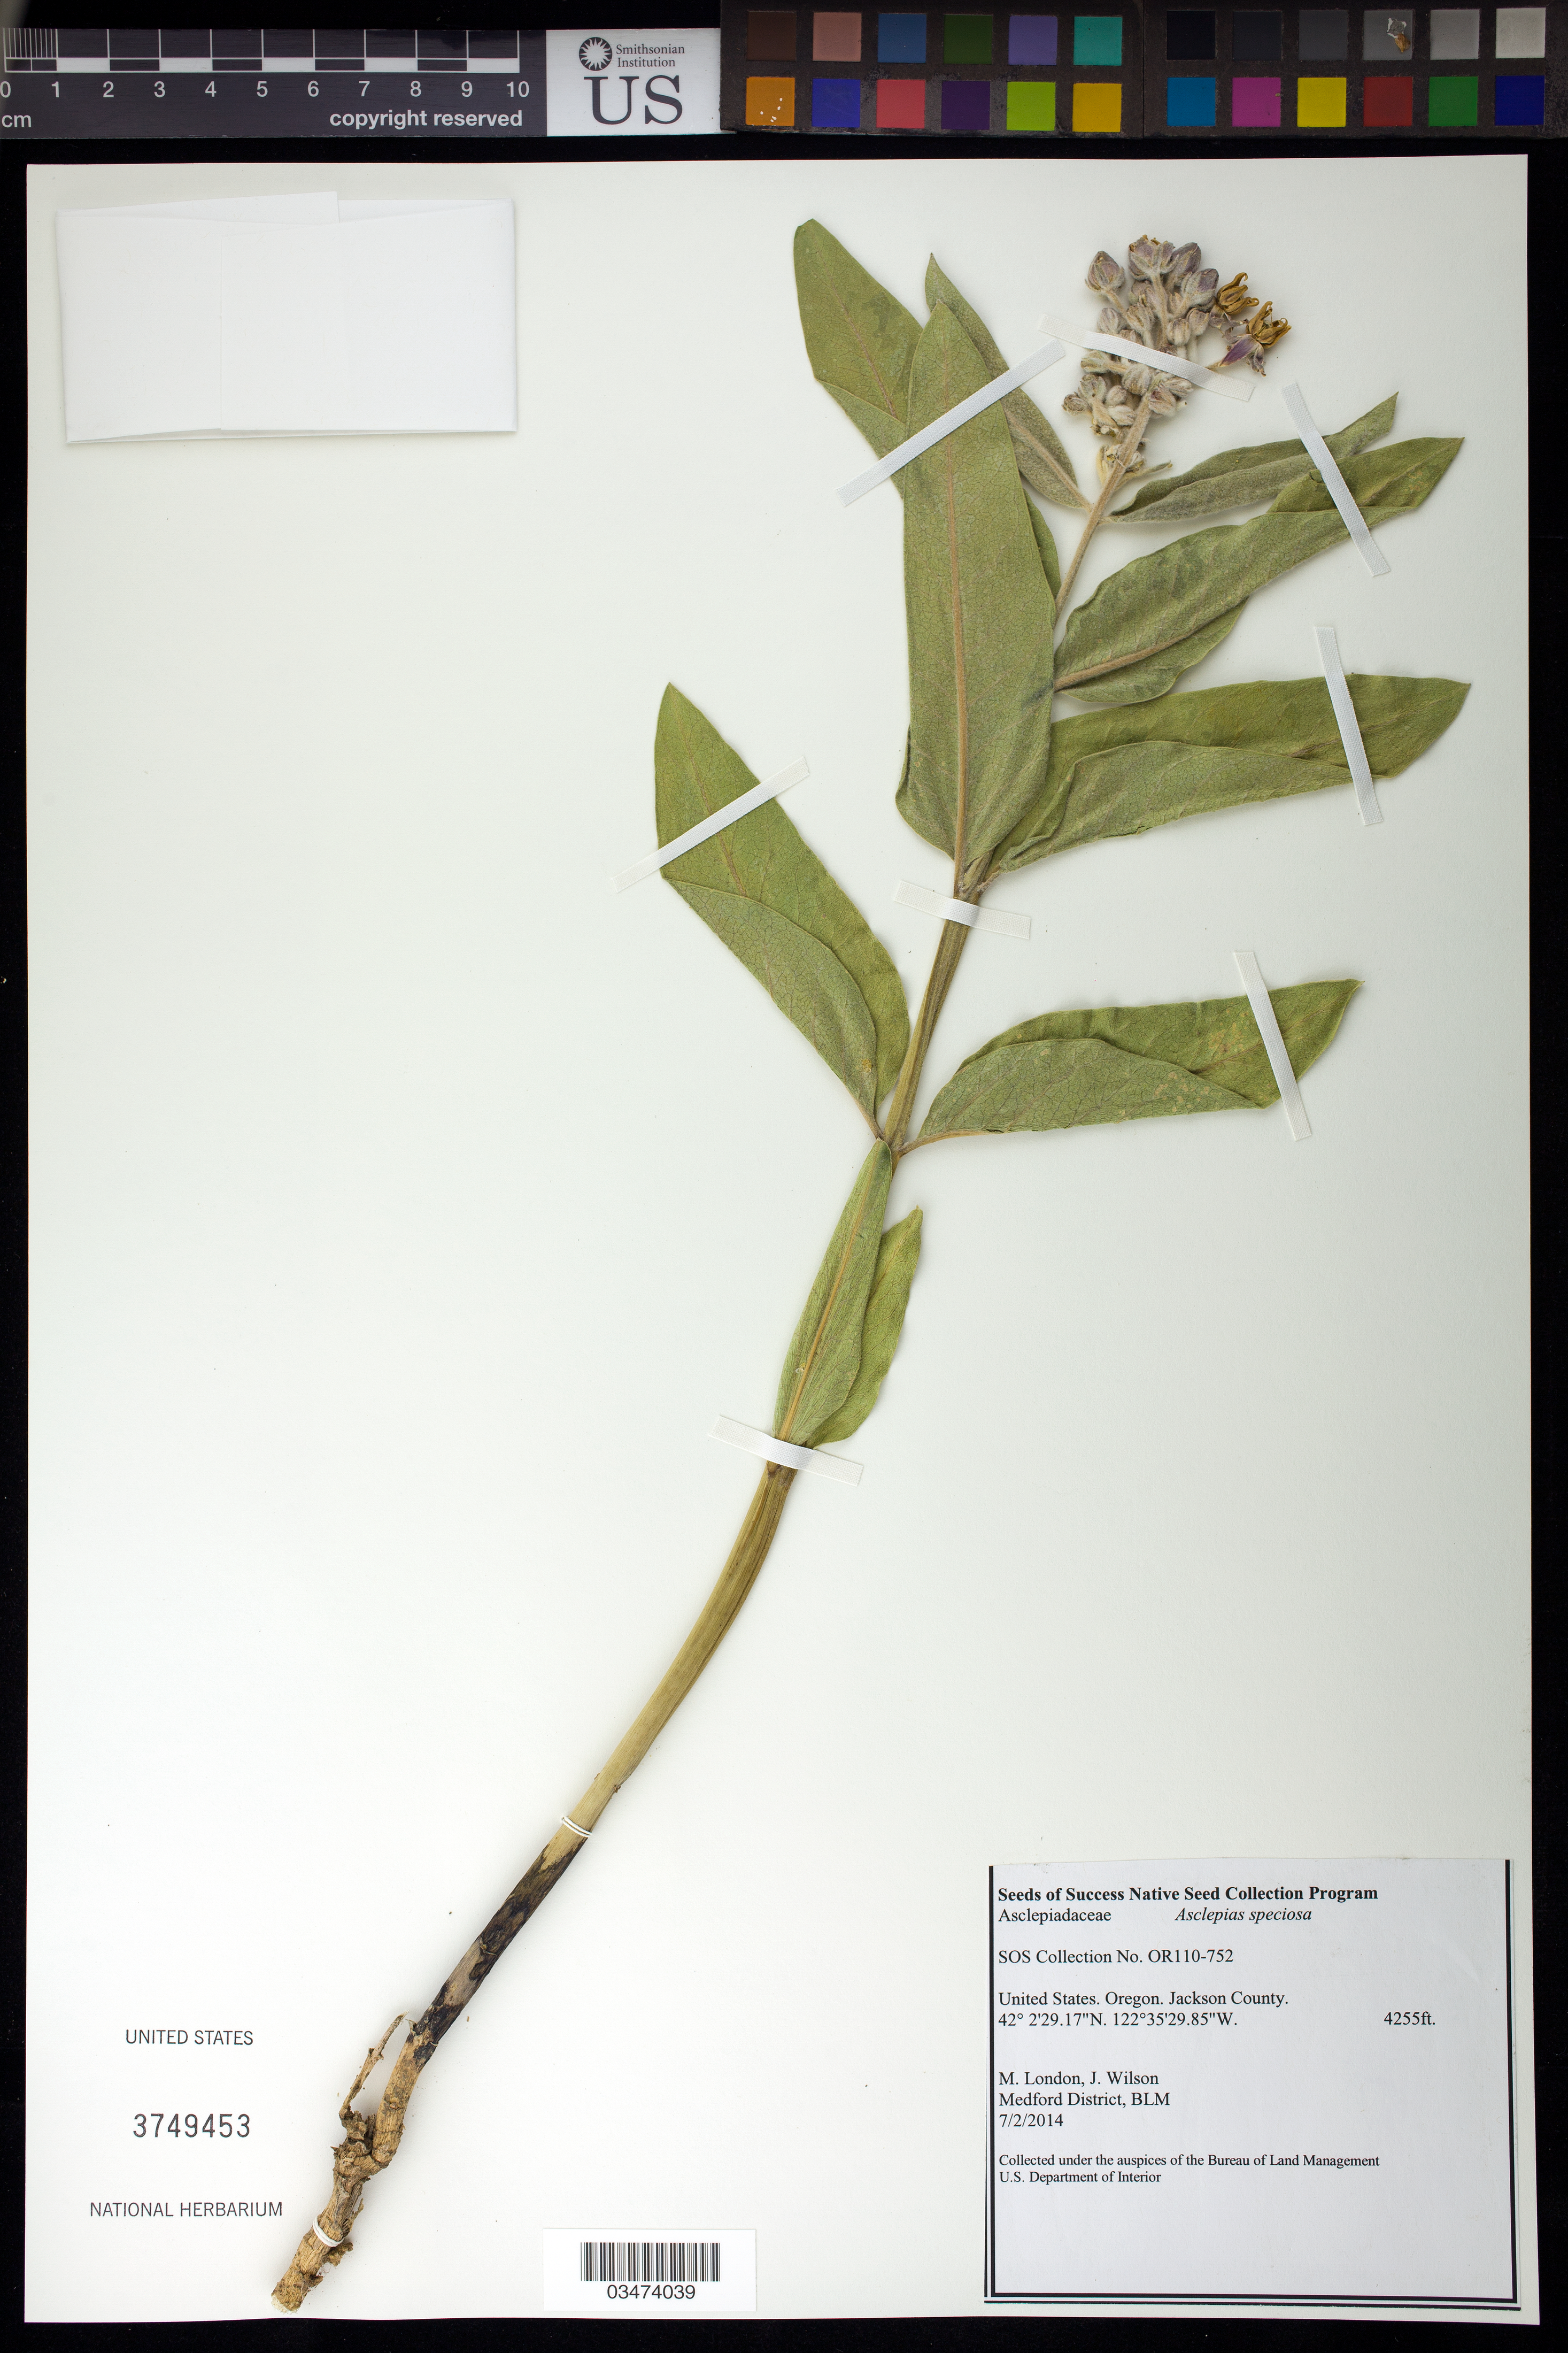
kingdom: Plantae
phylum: Tracheophyta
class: Magnoliopsida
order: Gentianales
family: Apocynaceae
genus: Asclepias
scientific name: Asclepias speciosa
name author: Torr.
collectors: M. London & J. Wilson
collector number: OR110-752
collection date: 2014-07-02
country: United States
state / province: Oregon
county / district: Jackson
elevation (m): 1297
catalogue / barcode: US 3749453